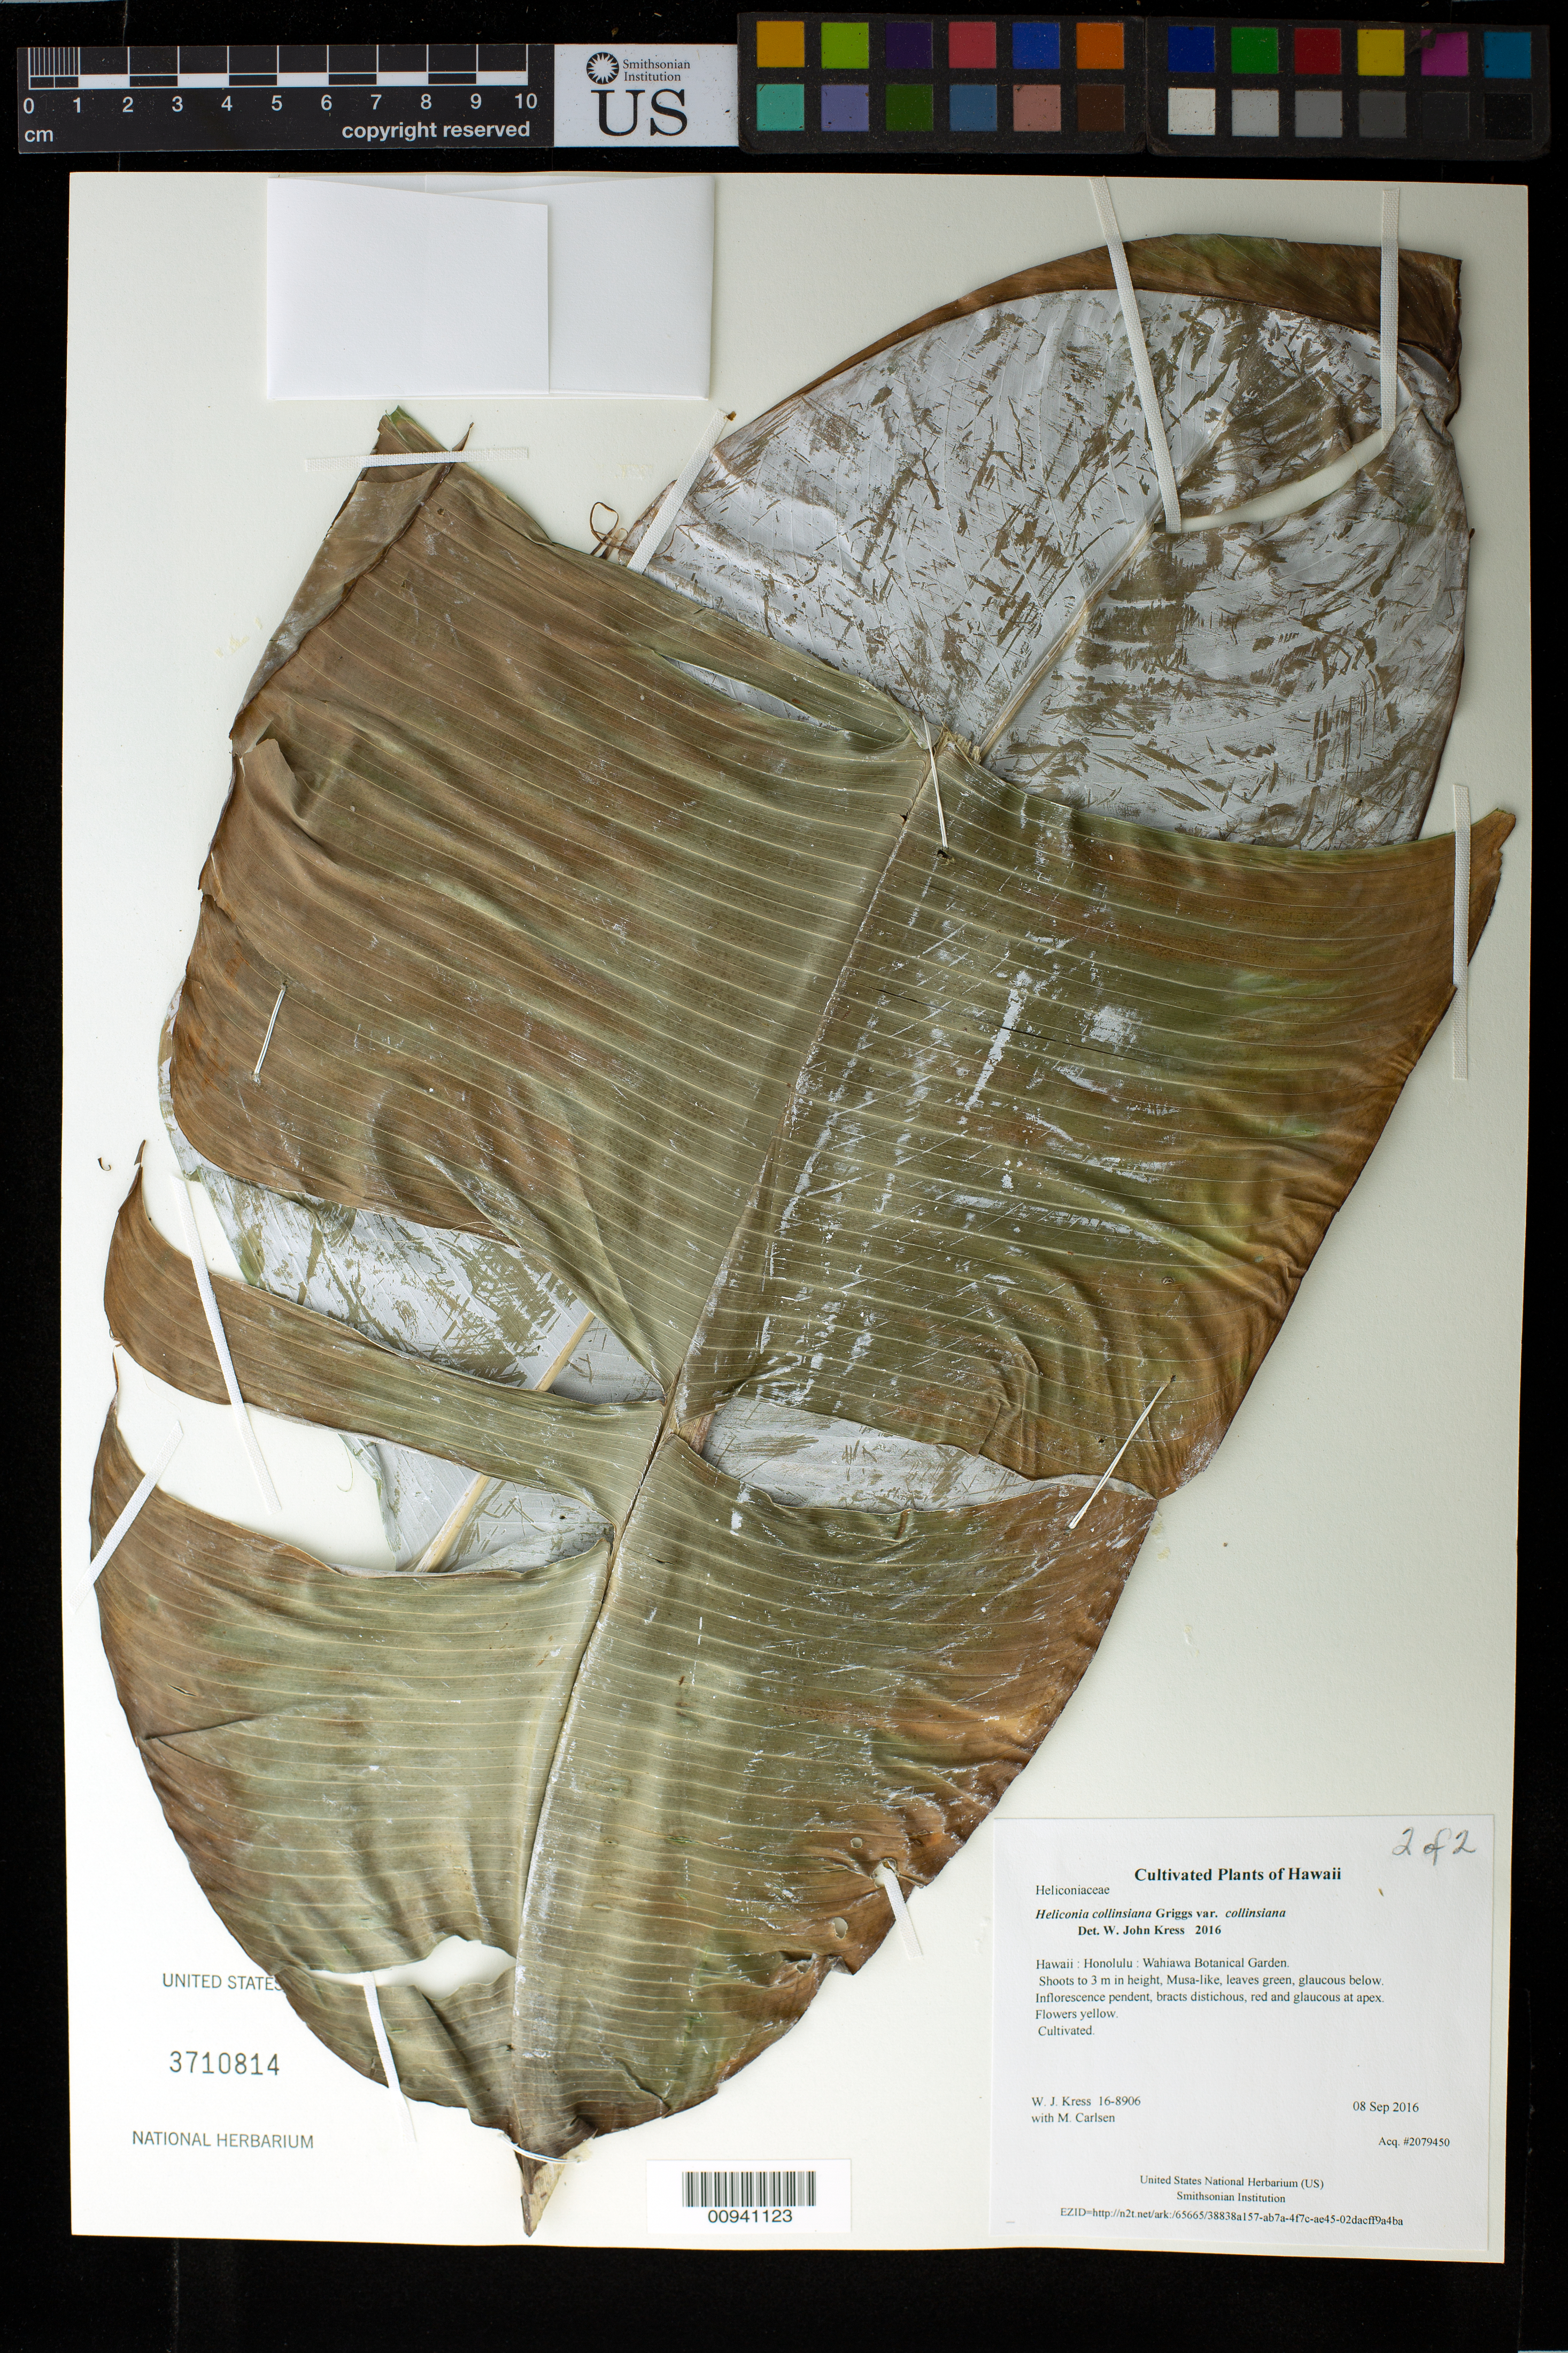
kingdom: Plantae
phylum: Tracheophyta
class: Liliopsida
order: Zingiberales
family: Heliconiaceae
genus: Heliconia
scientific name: Heliconia collinsiana var. collinsiana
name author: R.F. Griggs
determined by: Kress, W. J., (US), Smithsonian Institution - National Museum of Natural History (UNITED STATES)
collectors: W. J. Kress & M. M. Carlsen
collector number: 16-8906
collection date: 2016-09-08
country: United States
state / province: Hawaii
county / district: Honolulu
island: Oahu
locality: Wahiawa Botanical Garden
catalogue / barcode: US 3710814